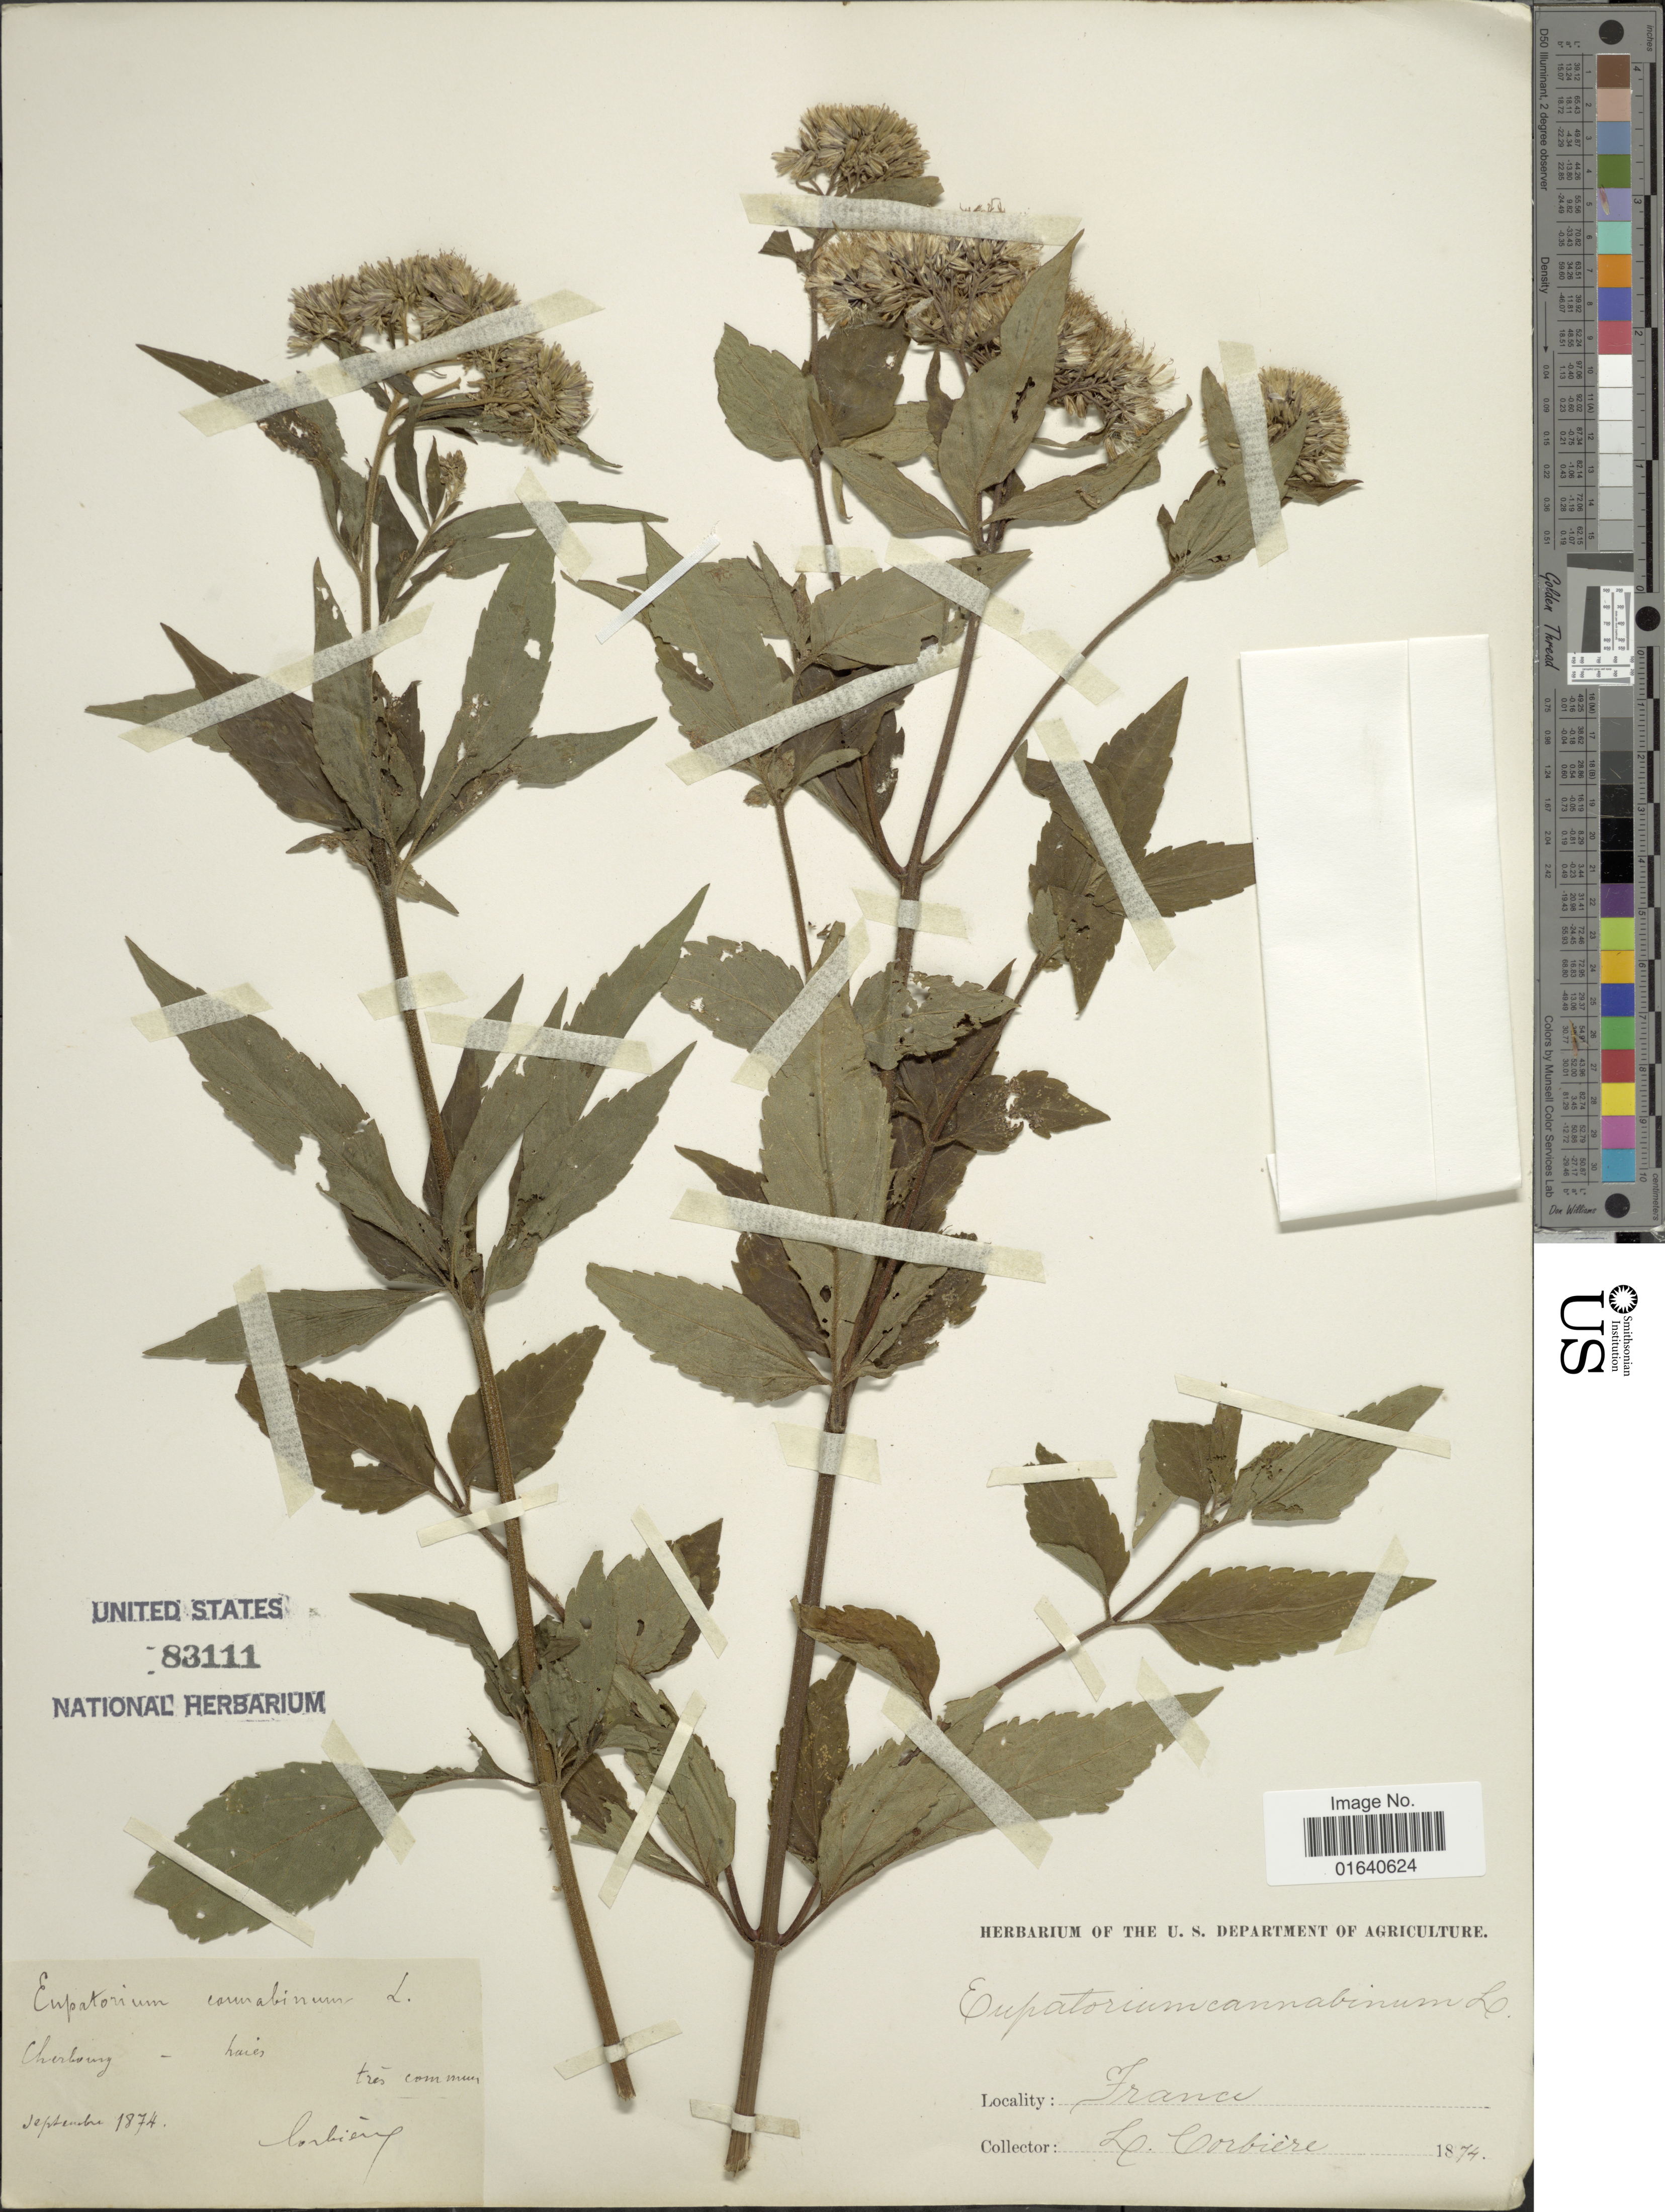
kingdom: Plantae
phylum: Tracheophyta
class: Magnoliopsida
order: Asterales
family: Asteraceae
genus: Eupatorium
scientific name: Eupatorium cannabinum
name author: L.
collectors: L. Corbière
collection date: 1874-09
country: France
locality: Cherburg - laies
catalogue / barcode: US 83111